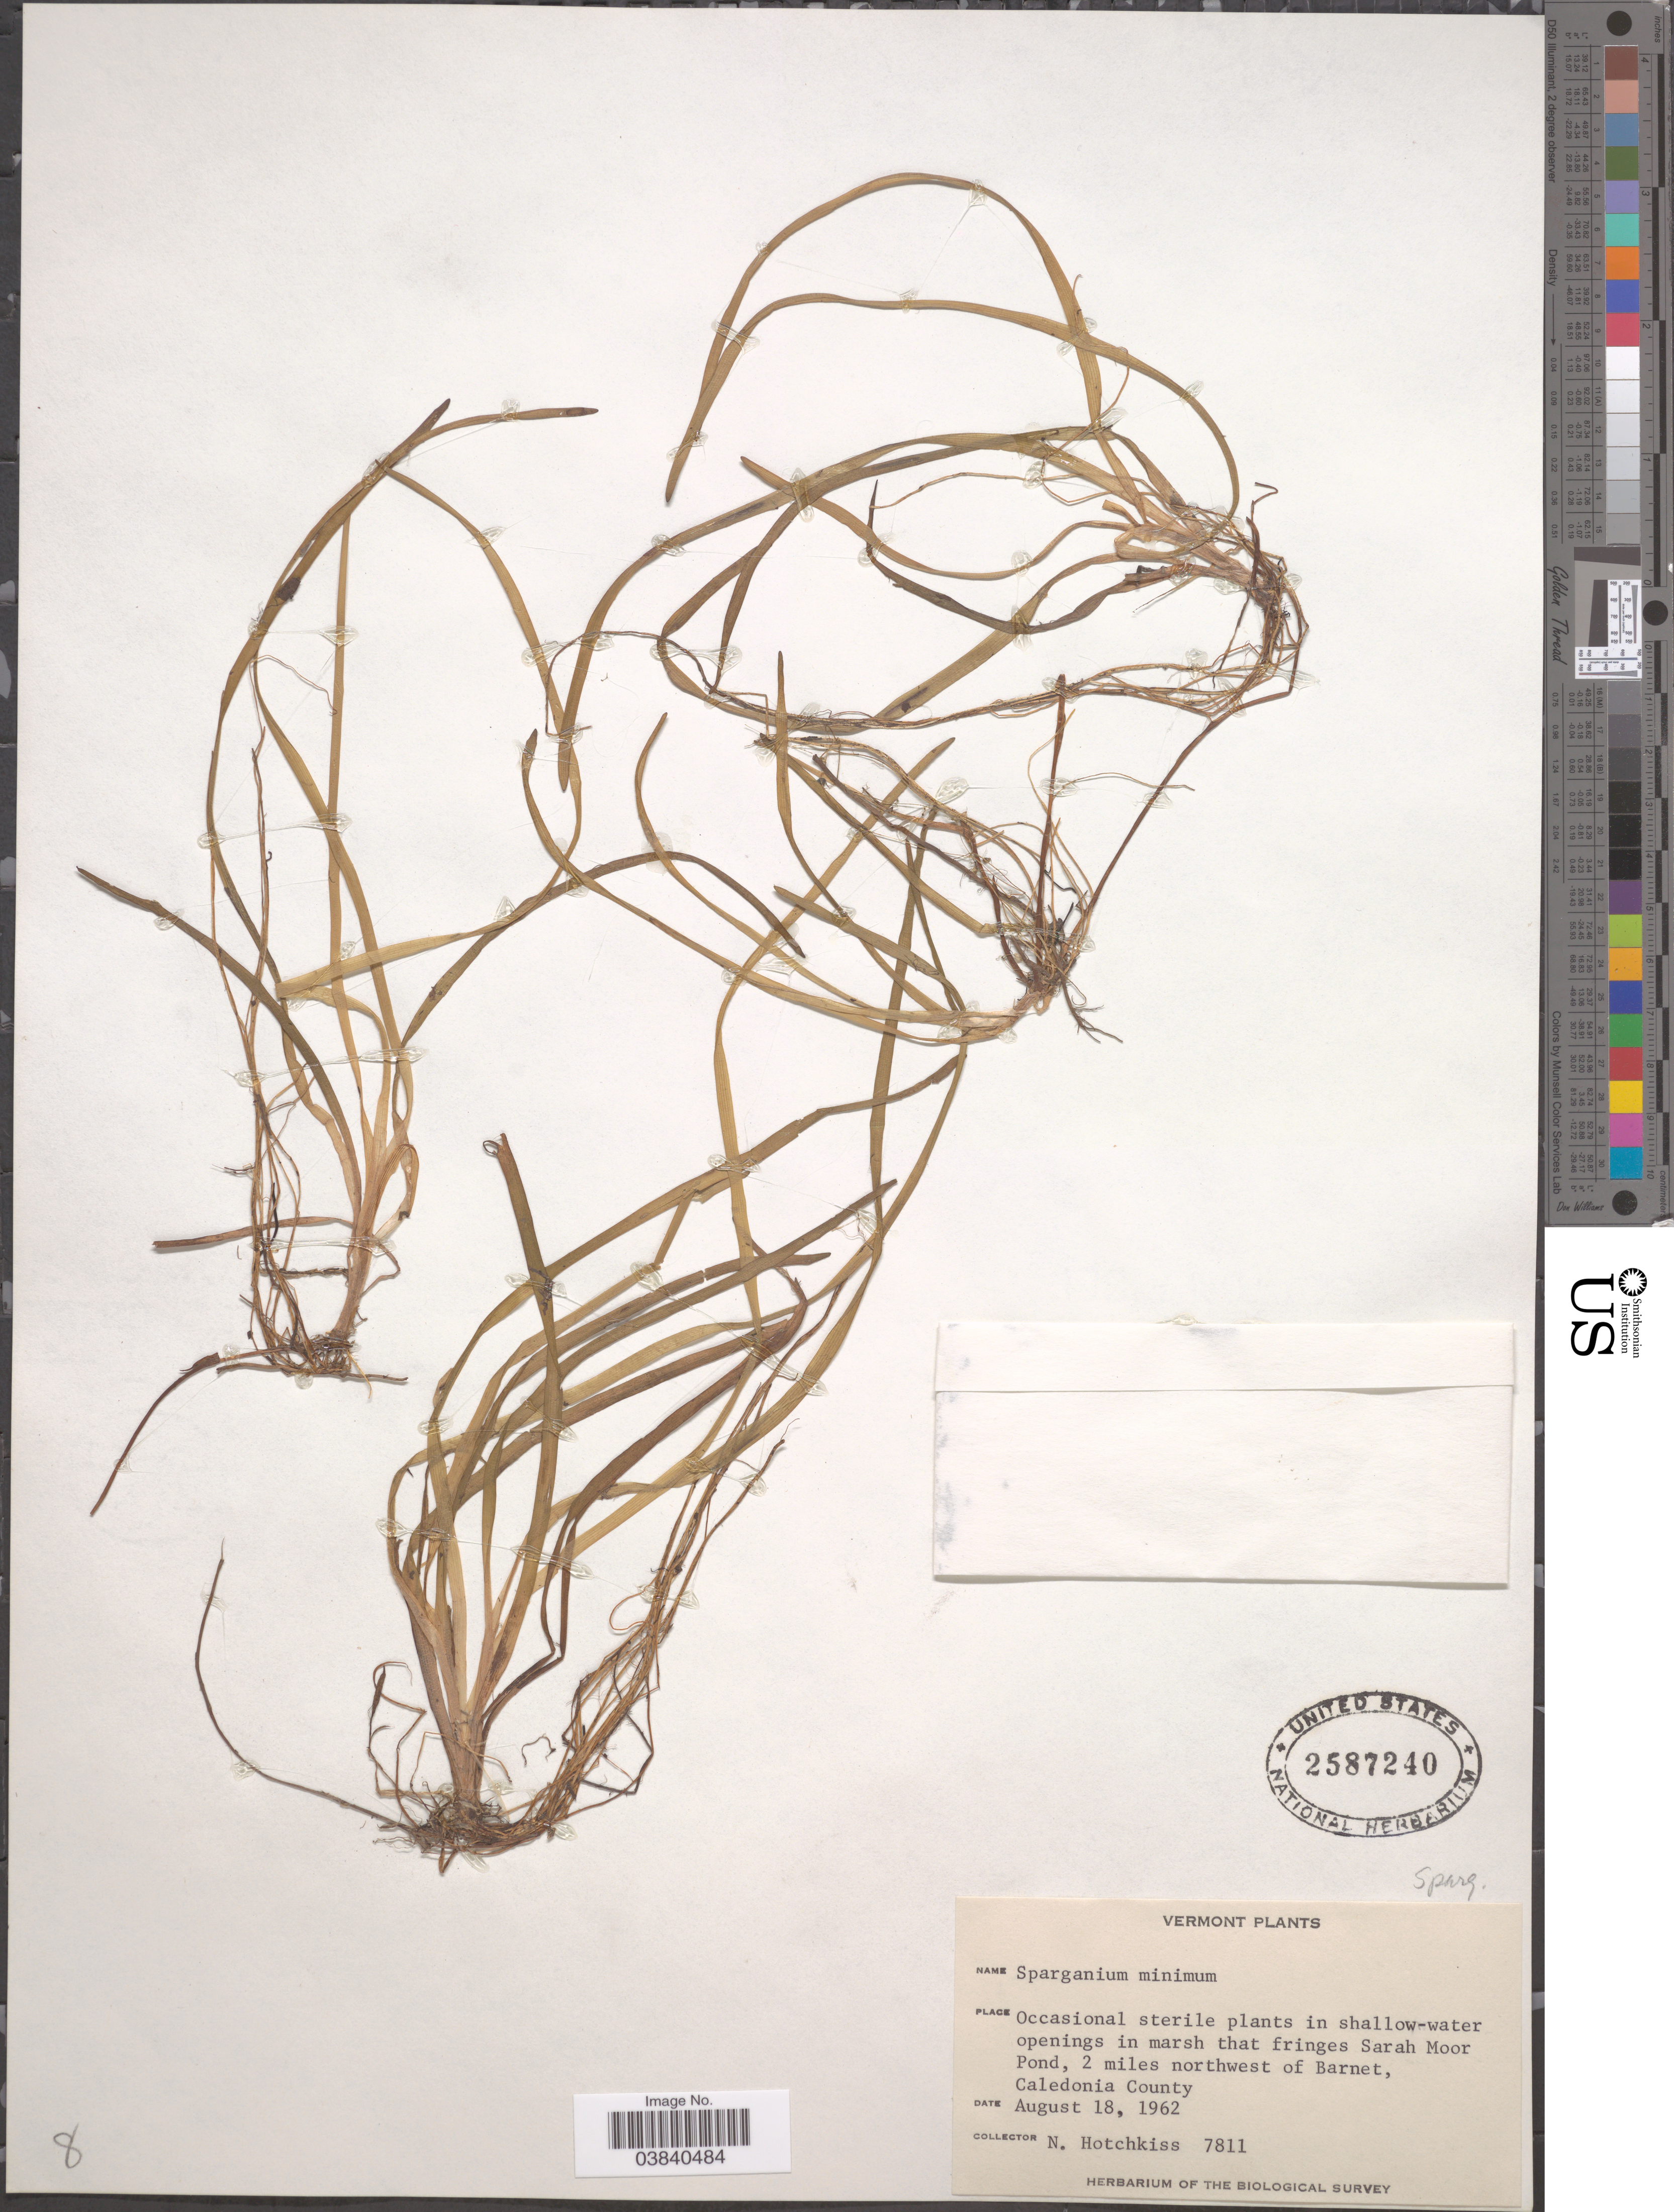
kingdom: Plantae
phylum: Tracheophyta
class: Liliopsida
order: Poales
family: Typhaceae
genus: Sparganium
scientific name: Sparganium minimum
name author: Wallr.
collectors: N. Hotchkiss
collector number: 7811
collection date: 1962-08-18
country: United States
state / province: Vermont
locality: In marsh that fringes Sarah Moor Pond, 2 miles northwest of Barnet, Caledonia County.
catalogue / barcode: US 2587240